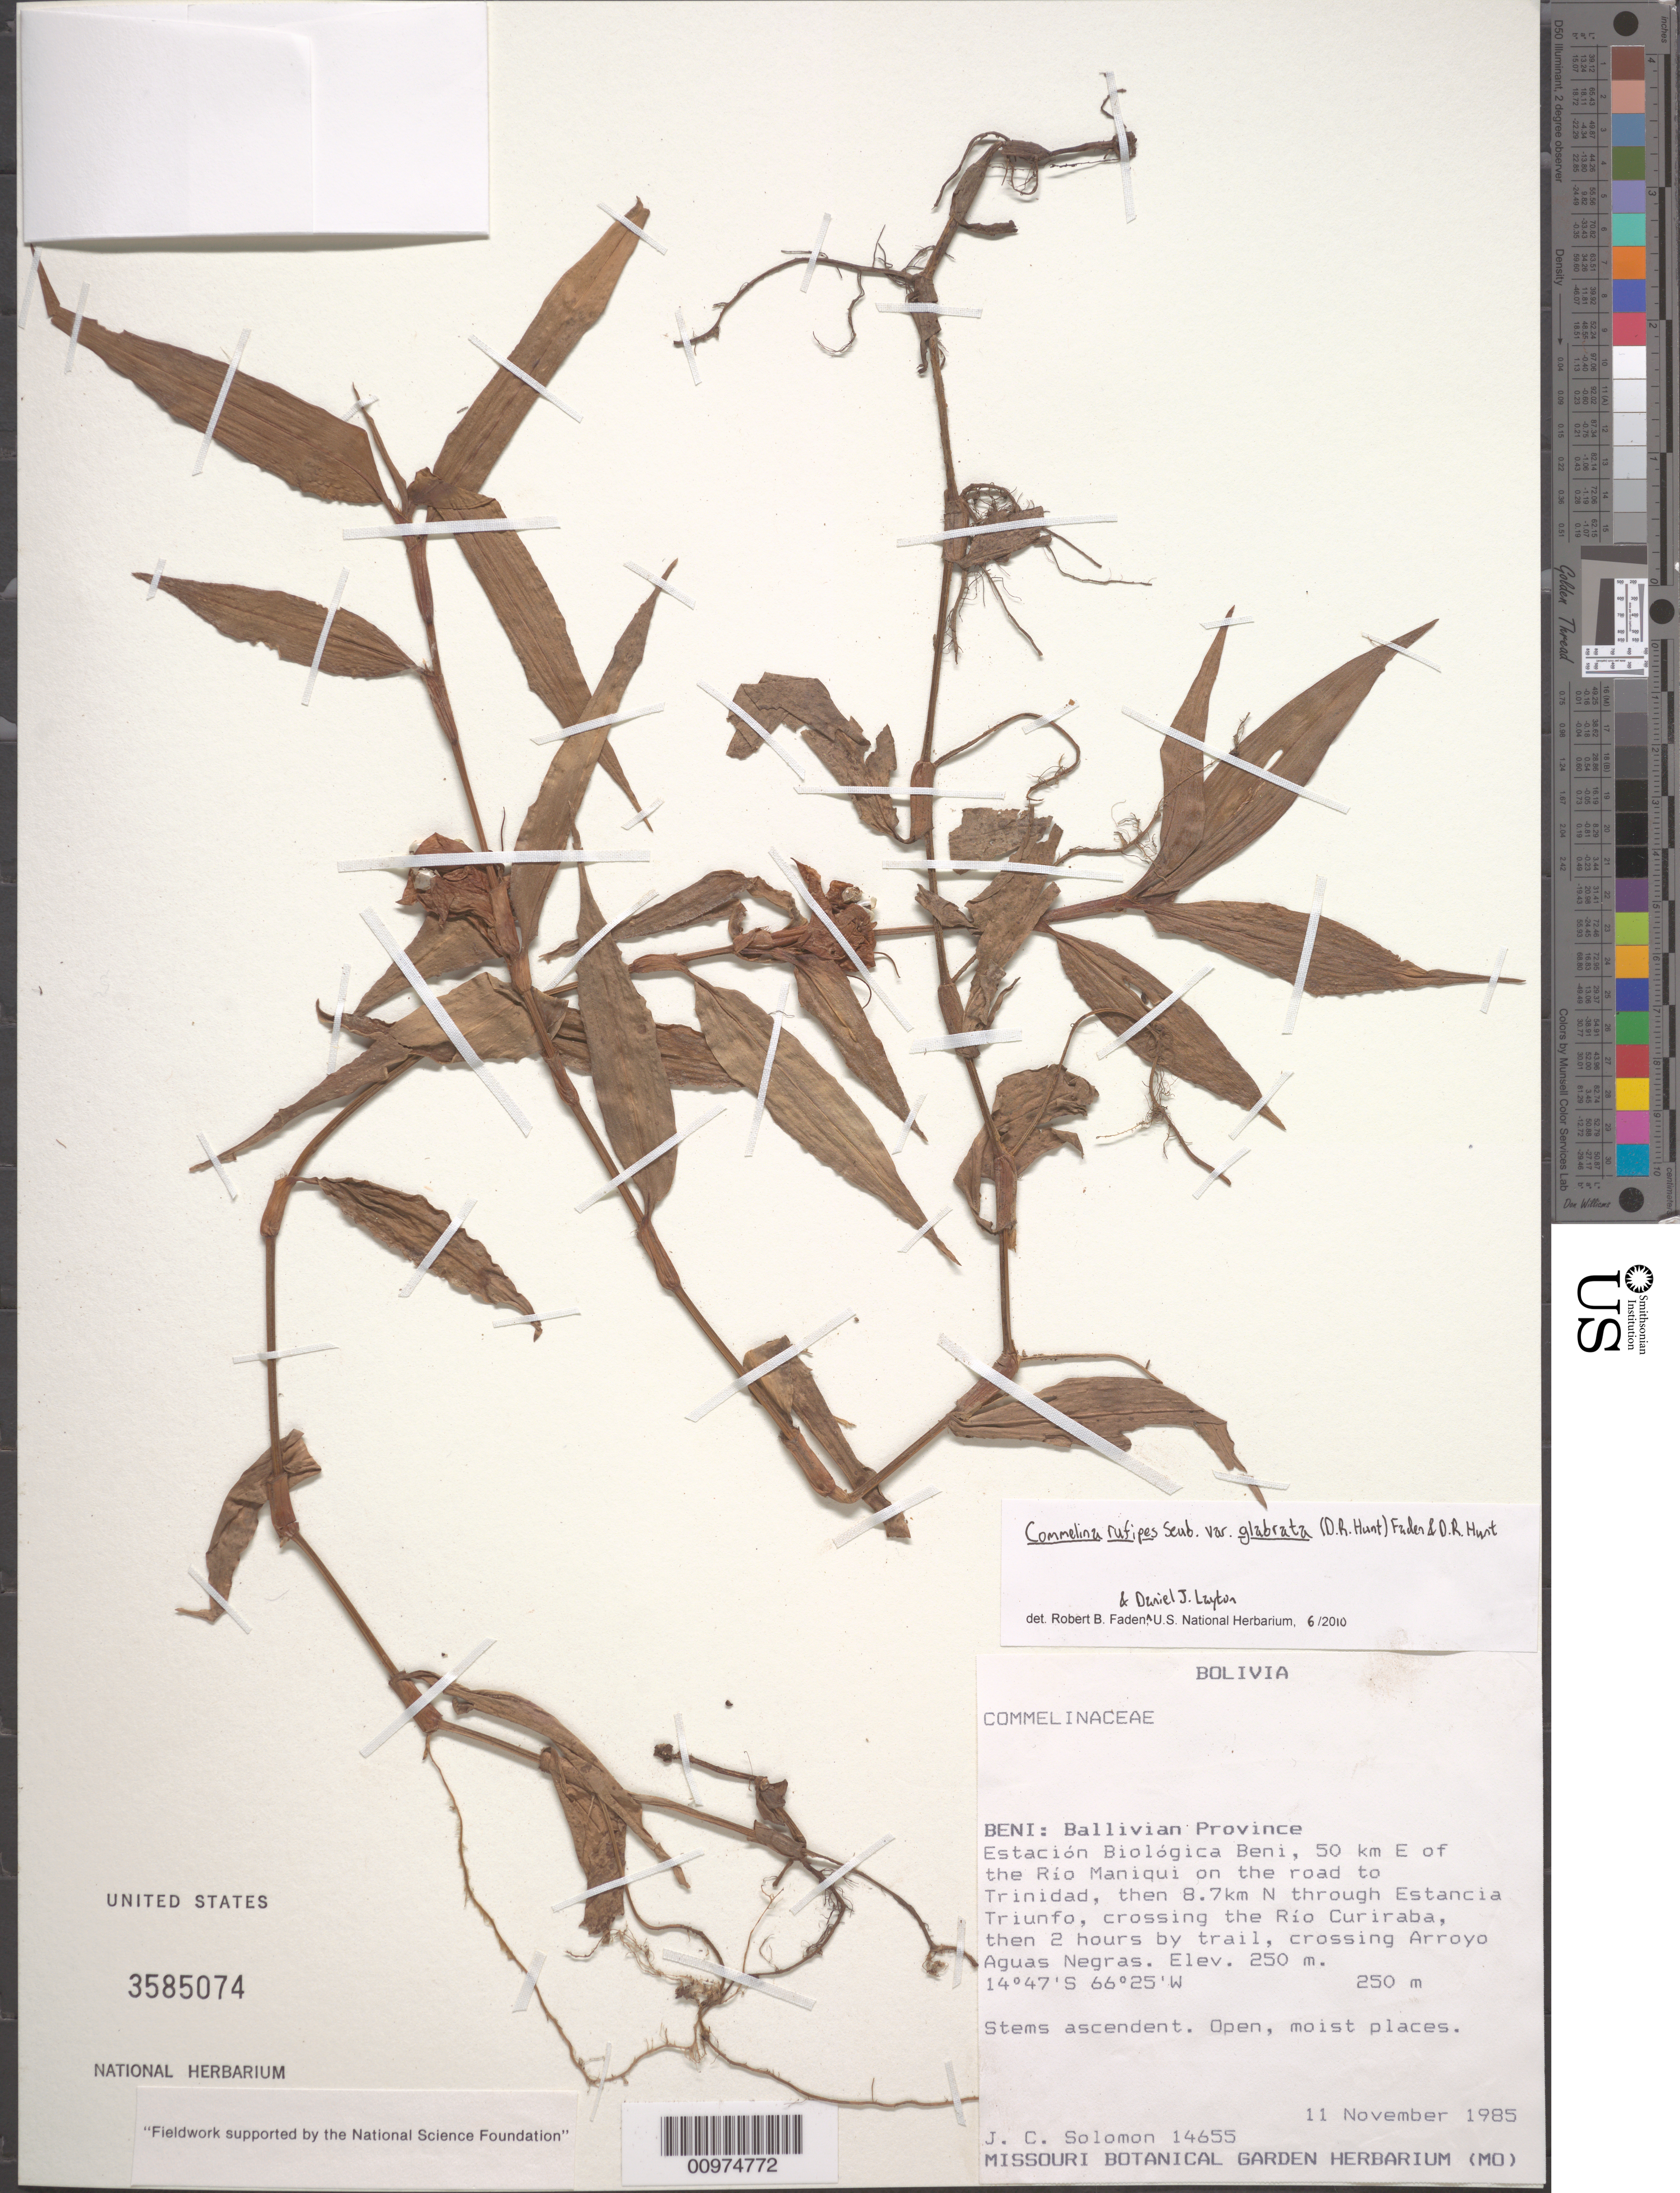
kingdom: Plantae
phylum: Tracheophyta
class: Liliopsida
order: Commelinales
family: Commelinaceae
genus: Commelina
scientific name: Commelina rufipes var. glabrata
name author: (D.R. Hunt) Faden & D.R. Hunt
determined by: Faden, Robert B., (US), Smithsonian Institution - National Museum of Natural History (UNITED STATES)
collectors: J. C. Solomon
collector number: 14655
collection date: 1985-11-11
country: Bolivia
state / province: Beni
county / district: Ballivián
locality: Beni. Estacion Biologica Beni, 50 km E of the Rio Maniqui on the road to Trinidad, then 8.7 km N through Estancia Triunfo, crossing the Rio Curiraba, then 2 hours by trail, crossing Arroyo Aguas Negras.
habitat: Open moist places.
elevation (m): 250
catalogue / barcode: US 3585074